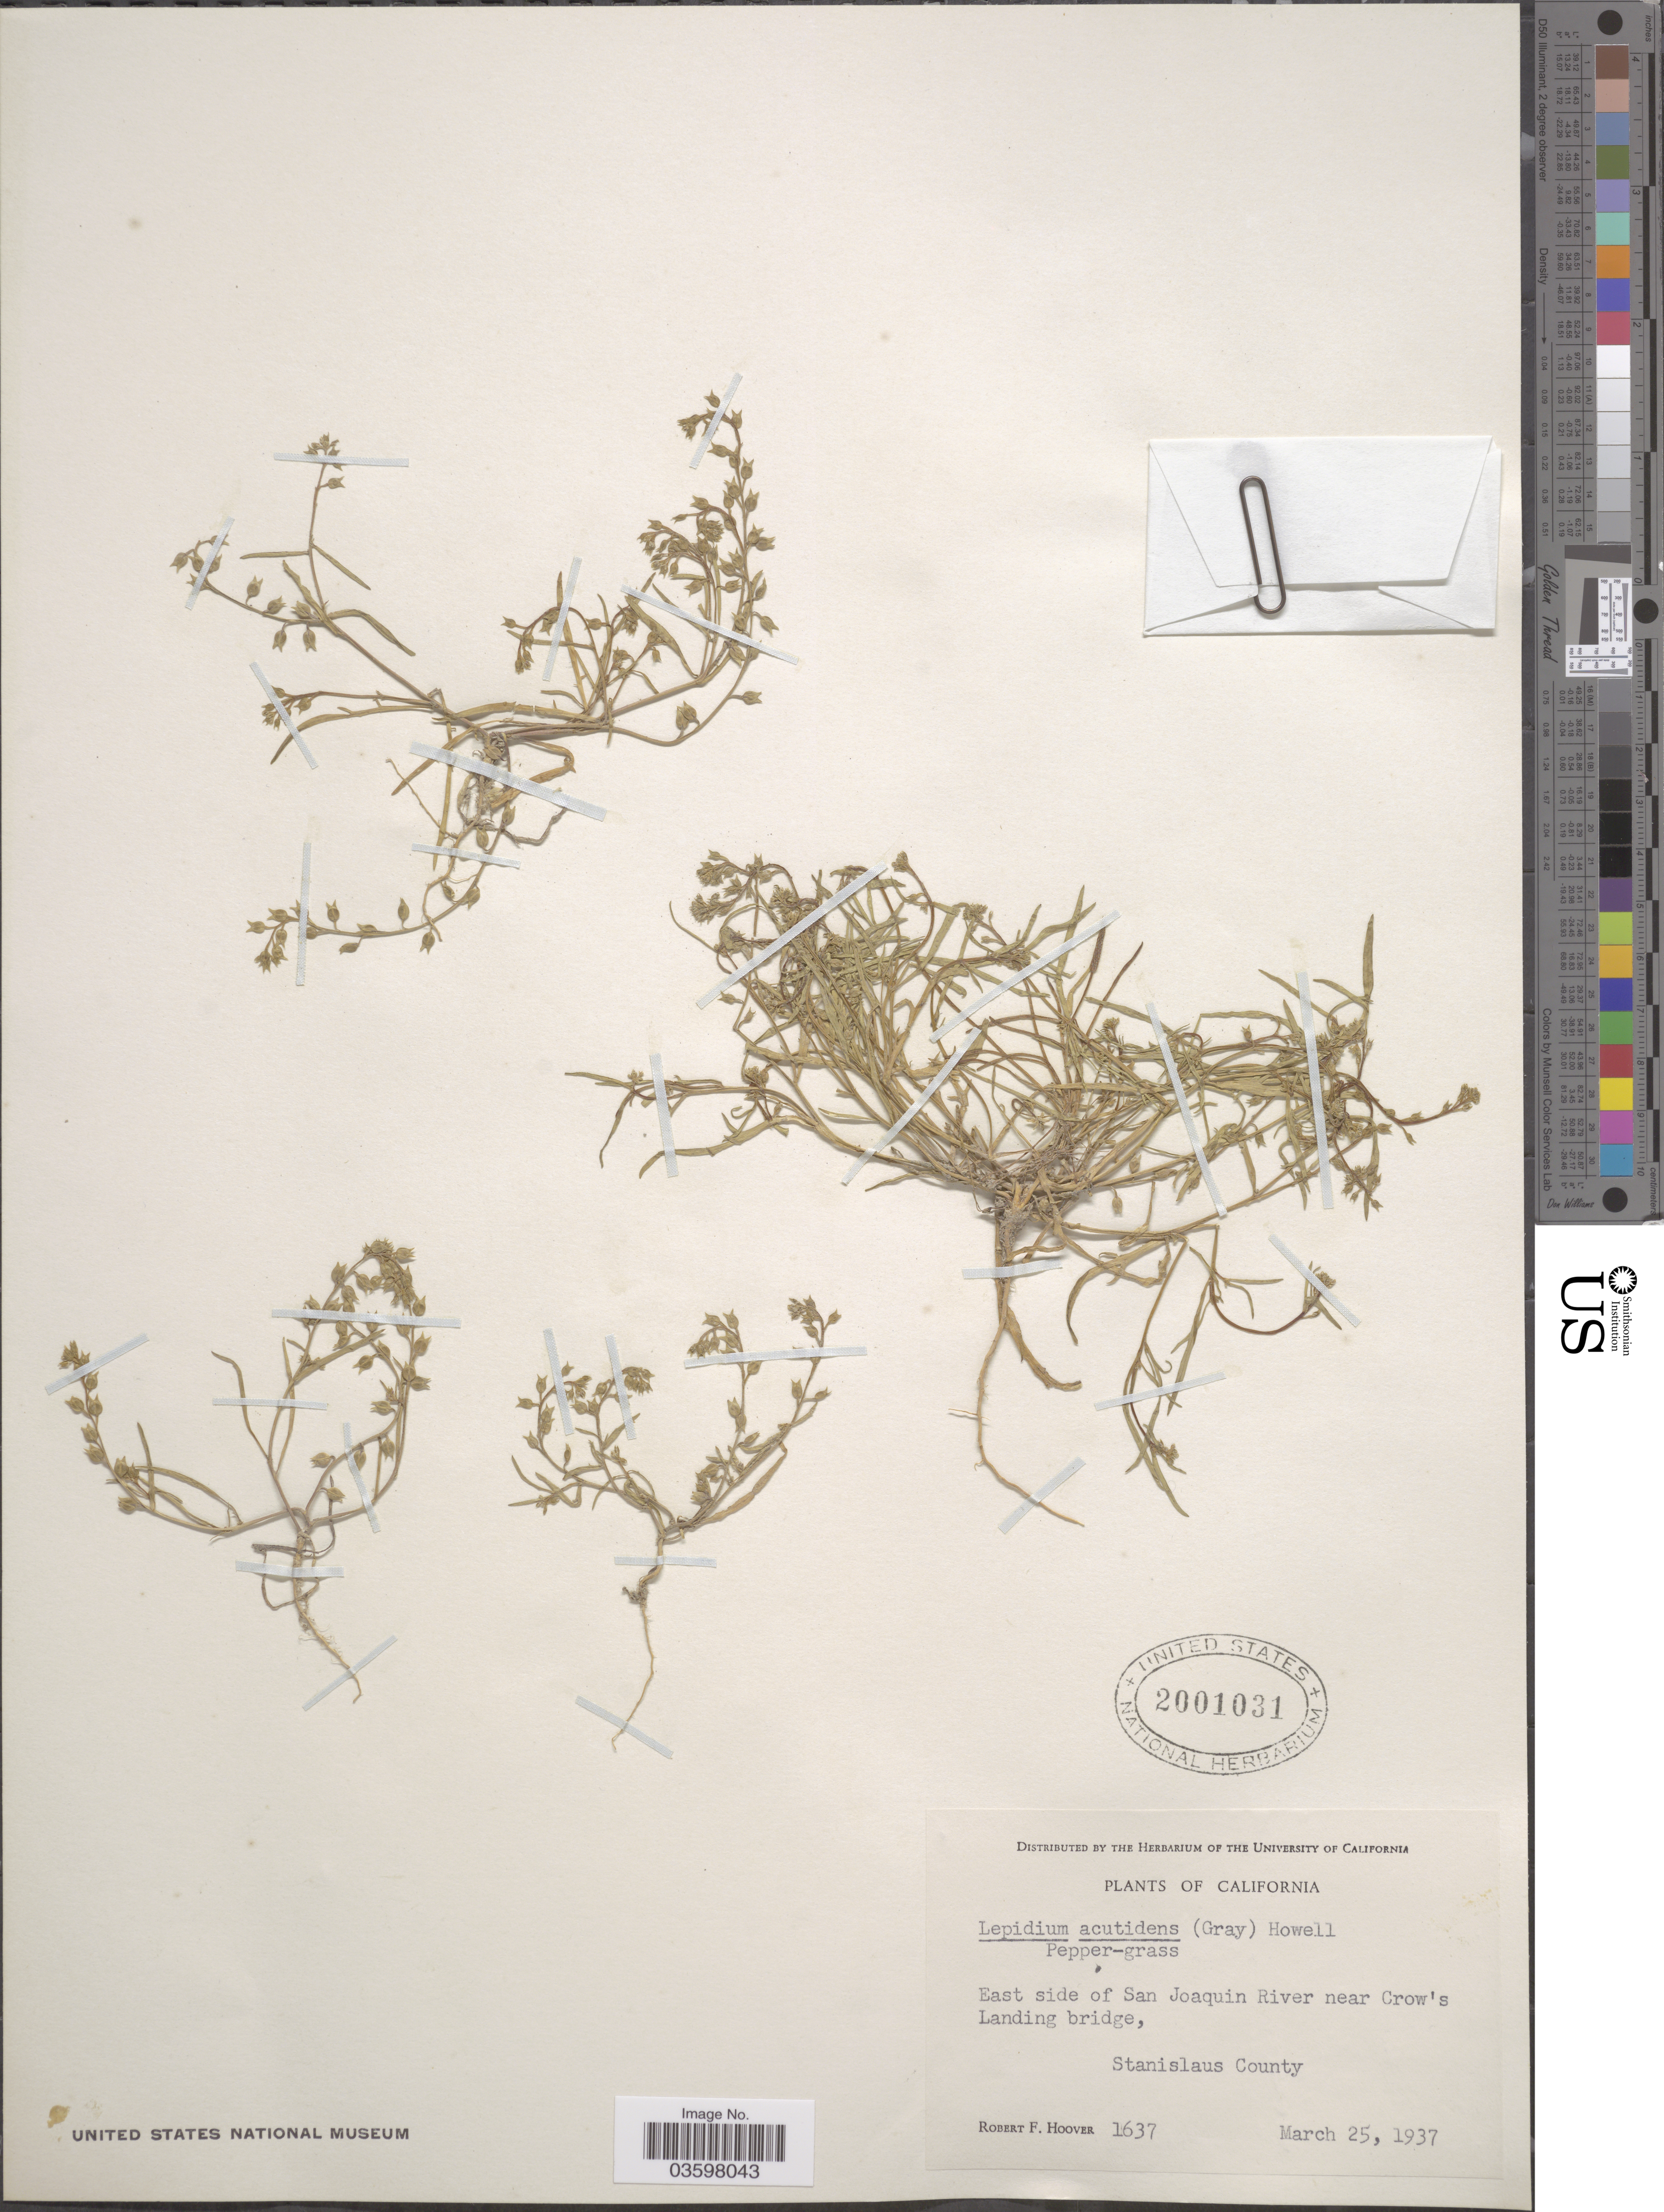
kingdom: Plantae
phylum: Tracheophyta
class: Magnoliopsida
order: Brassicales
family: Brassicaceae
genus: Lepidium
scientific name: Lepidium acutidens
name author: (A. Gray) Howell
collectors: R. F. Hoover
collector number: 1637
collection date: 1937-03-25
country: United States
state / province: California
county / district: Stanislaus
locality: East side of San Joaquin River near Crow's Landing bridge, Stanislaus County.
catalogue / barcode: US 2001031